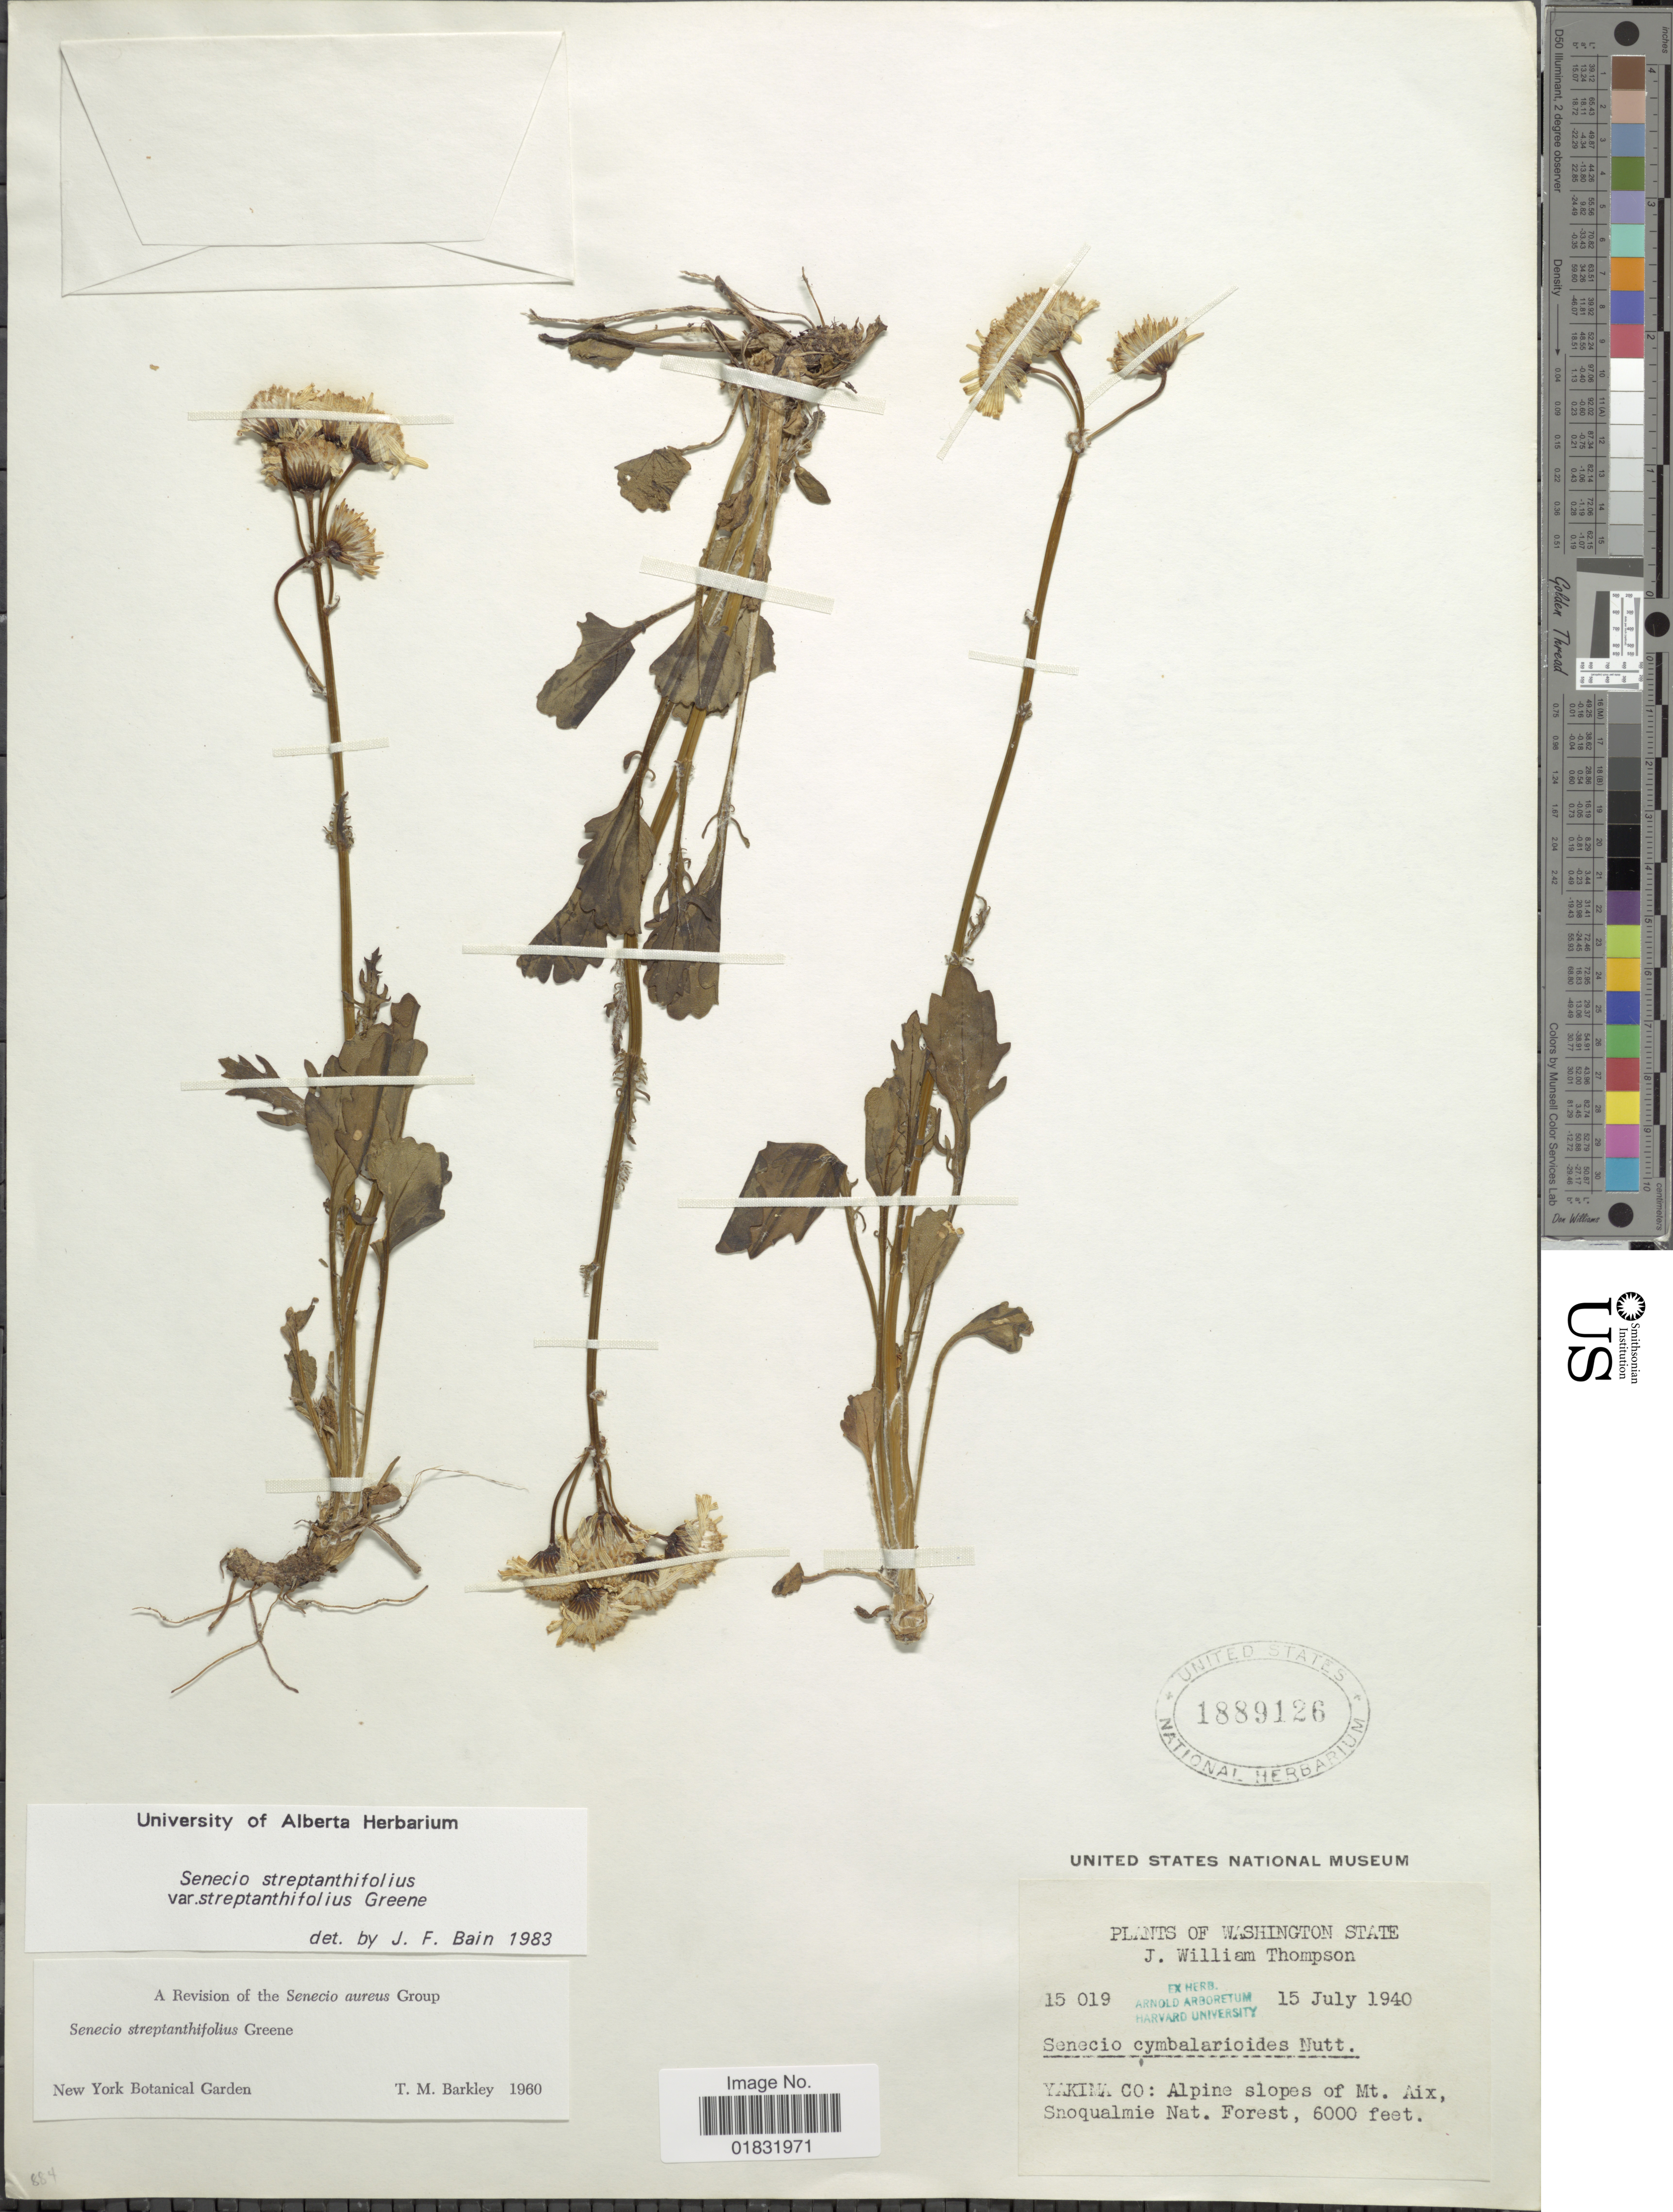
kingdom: Plantae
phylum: Tracheophyta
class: Magnoliopsida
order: Asterales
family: Asteraceae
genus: Packera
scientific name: Packera streptanthifolia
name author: (Greene) W.A. Weber & Á. Löve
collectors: J. W. Thompson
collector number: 15019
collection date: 1940-07-15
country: United States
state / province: Washington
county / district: Yakima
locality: Yakima Co: Alpine slopes of Mt Aix, Snoqualmie Nat Forest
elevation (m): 1829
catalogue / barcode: US 1889126